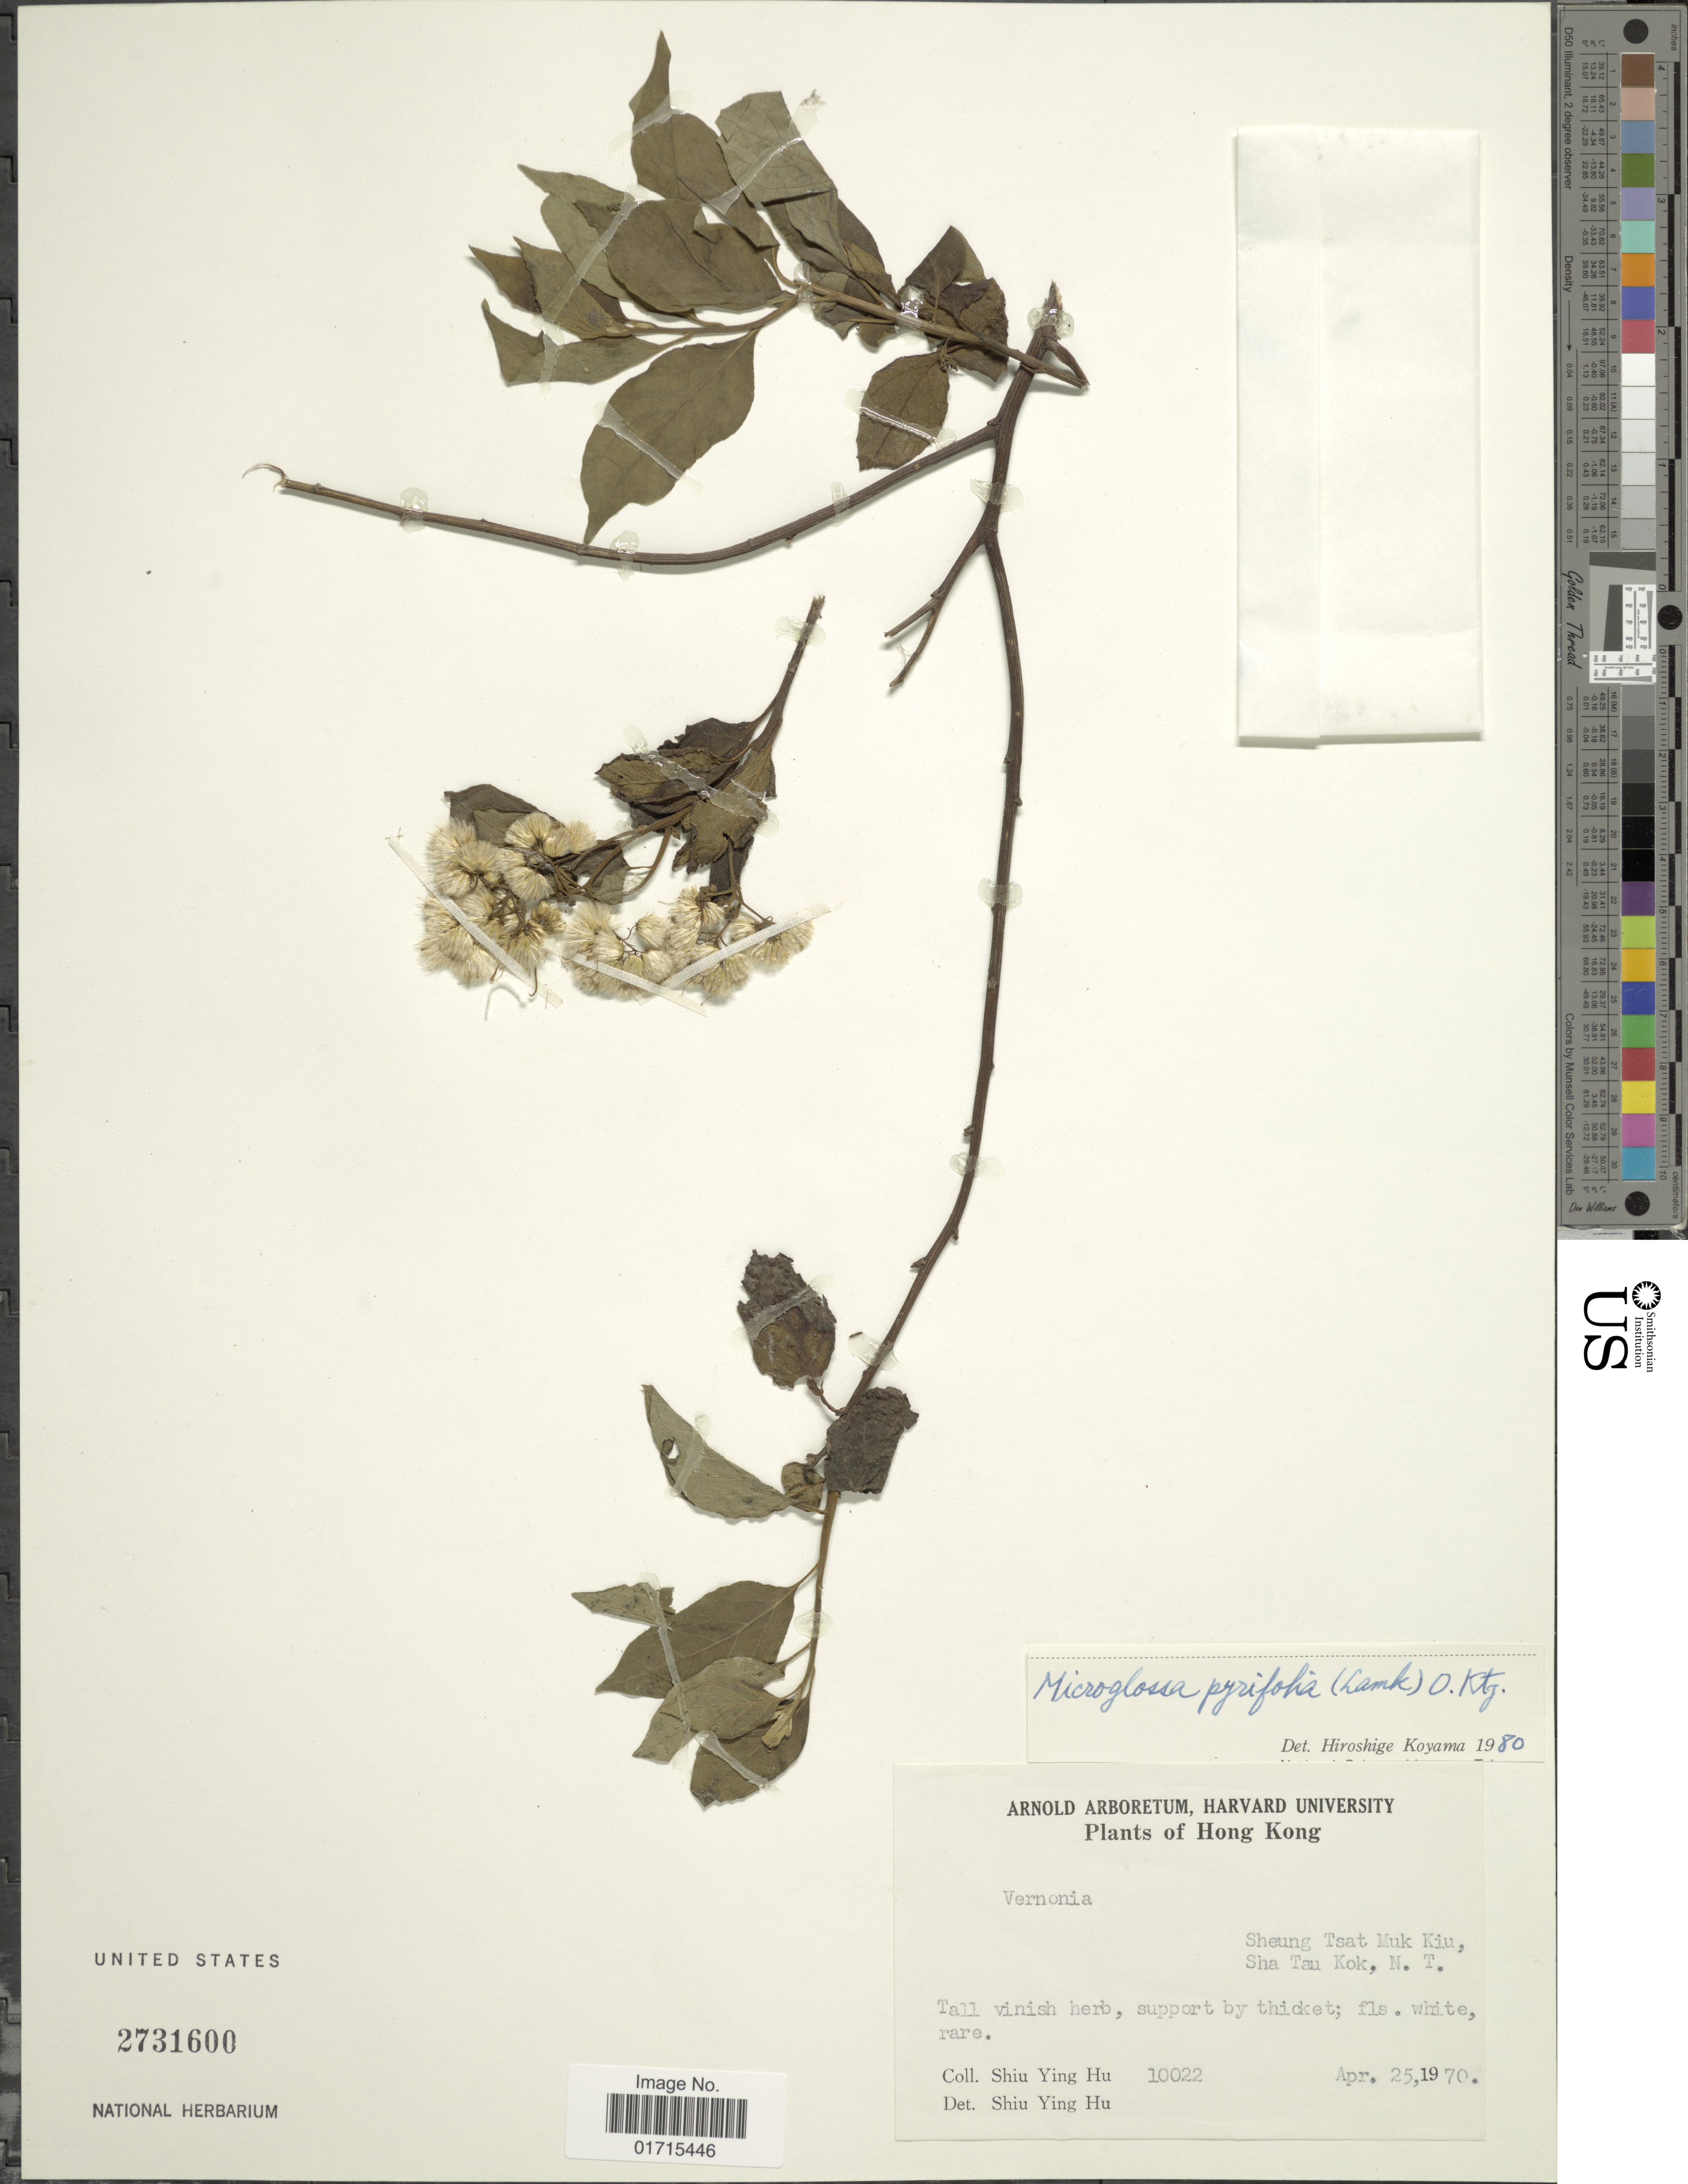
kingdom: Plantae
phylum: Tracheophyta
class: Magnoliopsida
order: Asterales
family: Asteraceae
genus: Microglossa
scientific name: Microglossa pyrifolia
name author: (Lam.) Kuntze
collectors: T. Smitinand & S. Y. Hu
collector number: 10022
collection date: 1970-04-25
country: China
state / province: Hong Kong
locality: Hong Kong. Sheung Tsat Muk Kiu, Sha Tau Kok, N. T.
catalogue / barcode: US 2731600